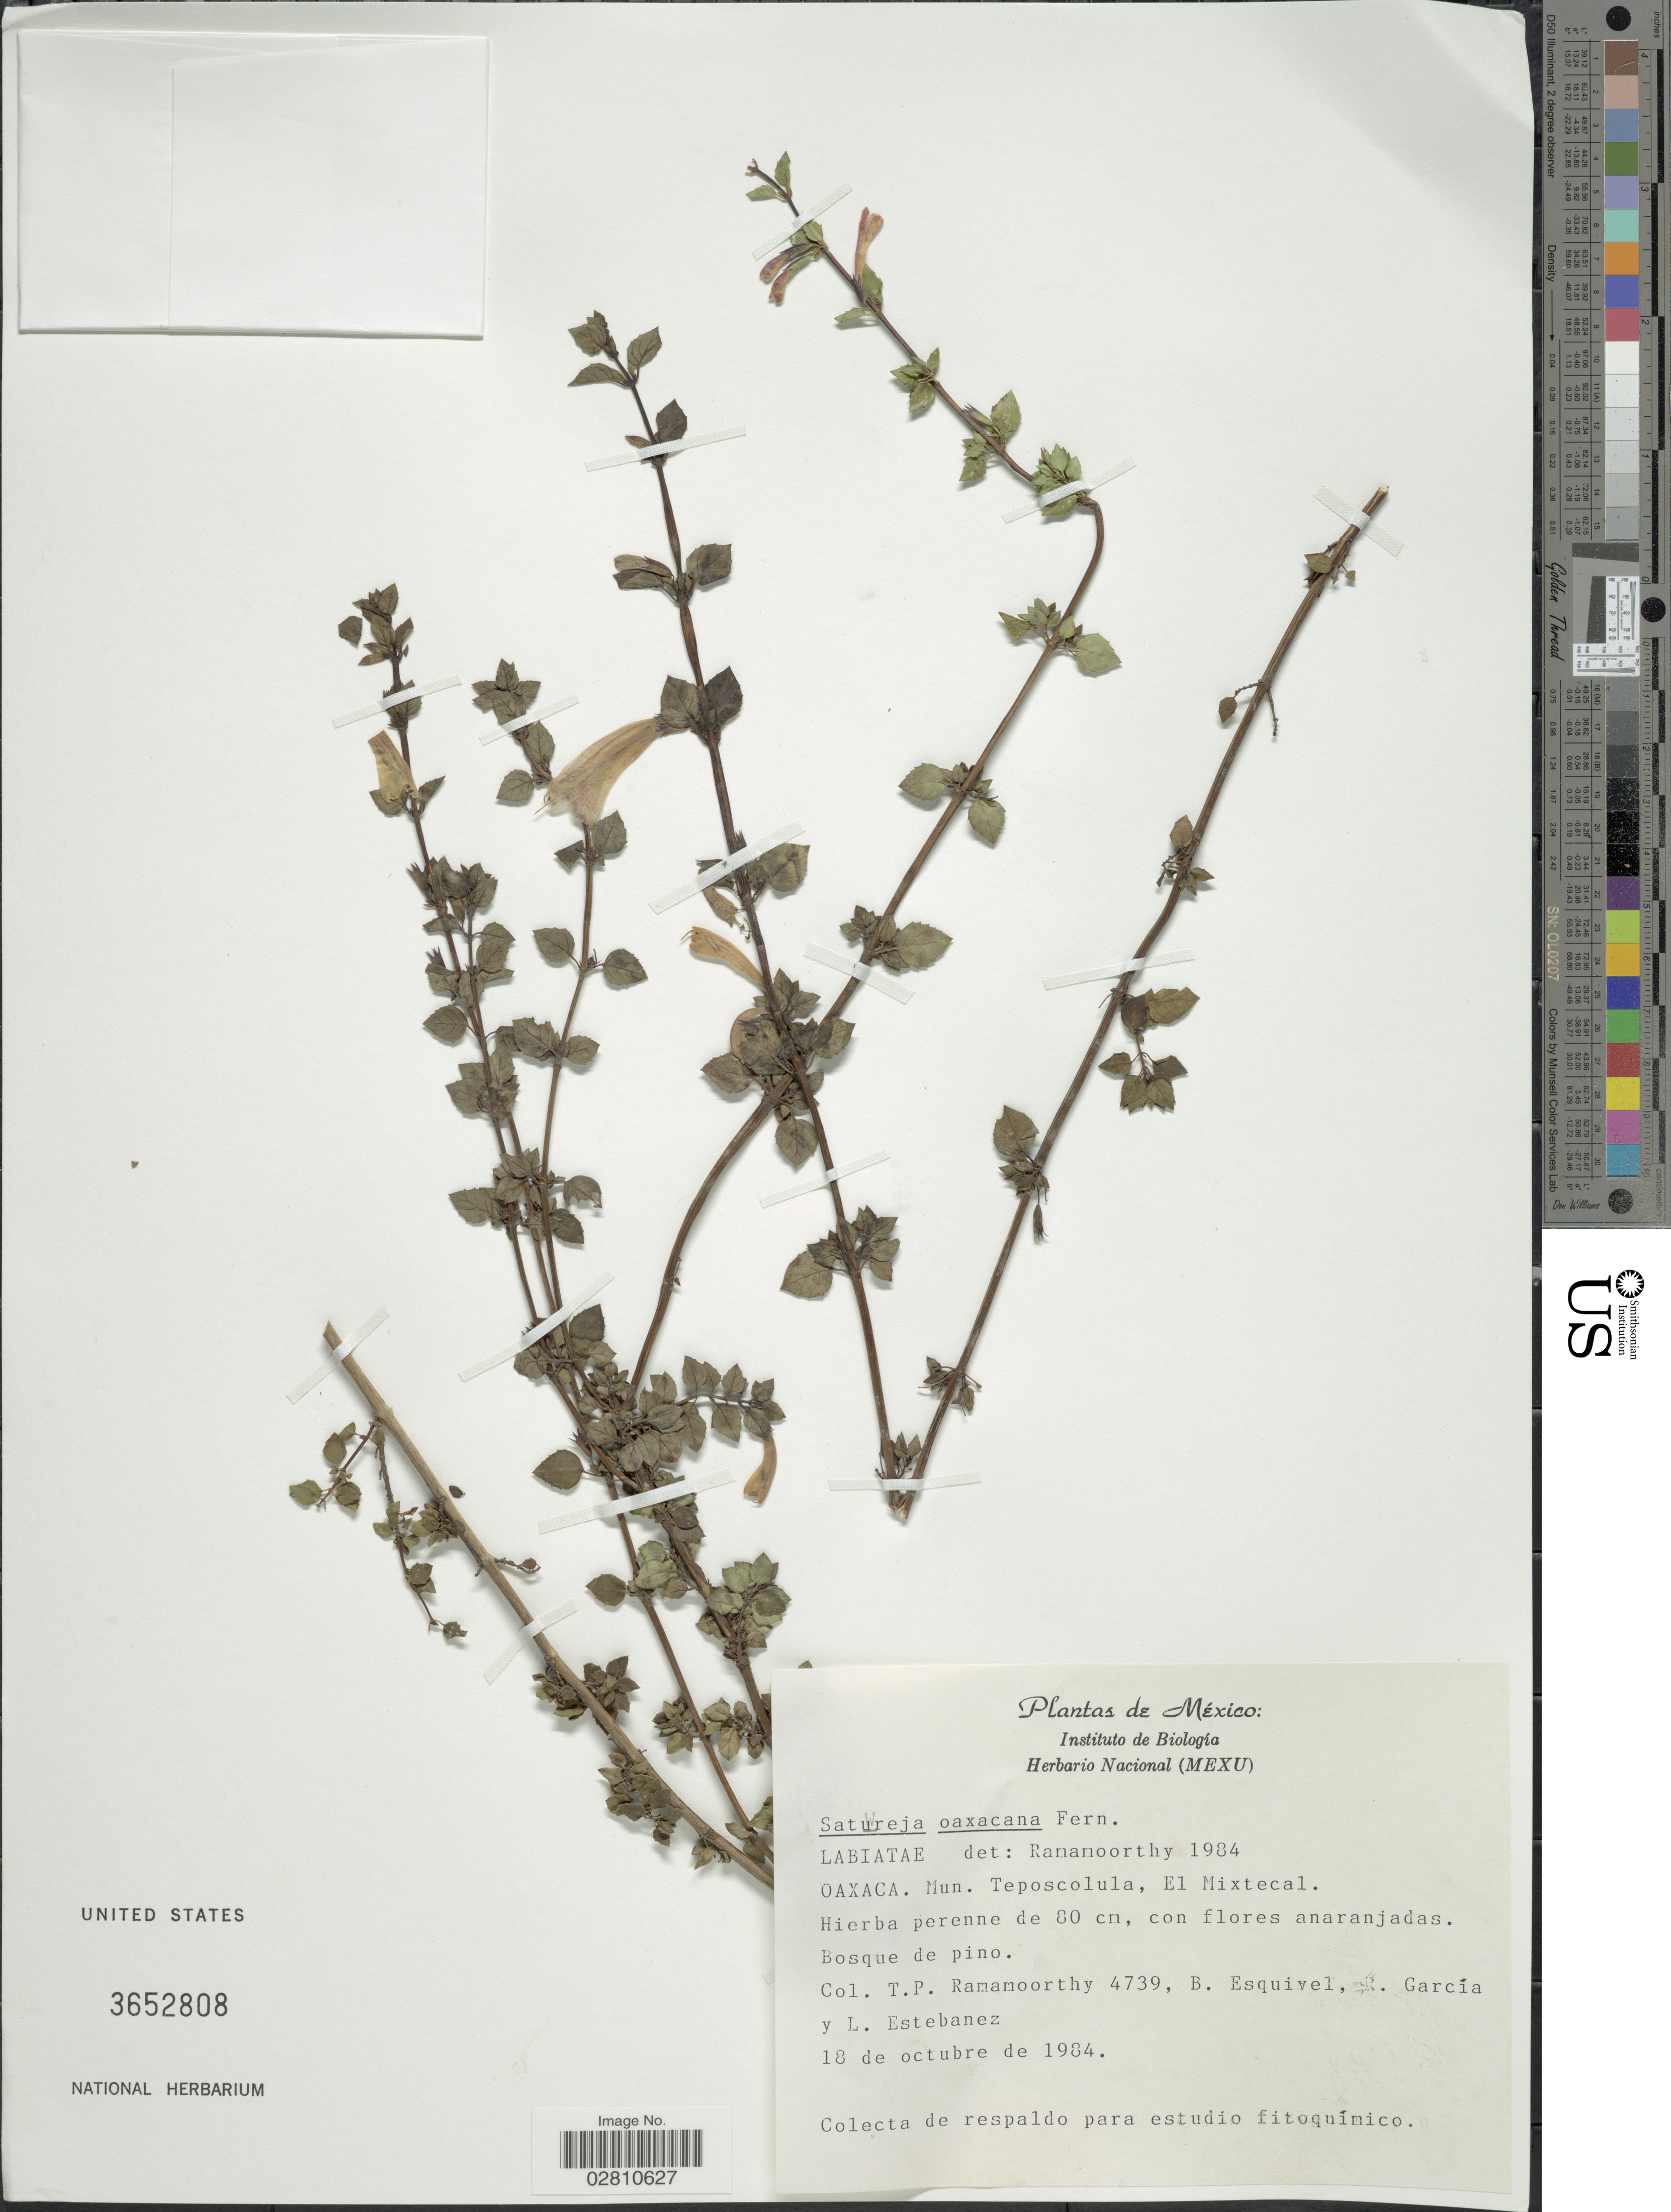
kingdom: Plantae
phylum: Tracheophyta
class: Magnoliopsida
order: Lamiales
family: Lamiaceae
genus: Clinopodium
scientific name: Clinopodium mexicanum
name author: (Benth.) Govaerts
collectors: T. P. Ramamoorthy, B. Esquivel, R. García & L. Estebanez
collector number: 4739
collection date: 1984-10-18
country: Mexico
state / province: Oaxaca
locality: Mun. Teposcolula, El Mixtecal.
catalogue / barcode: US 3652808